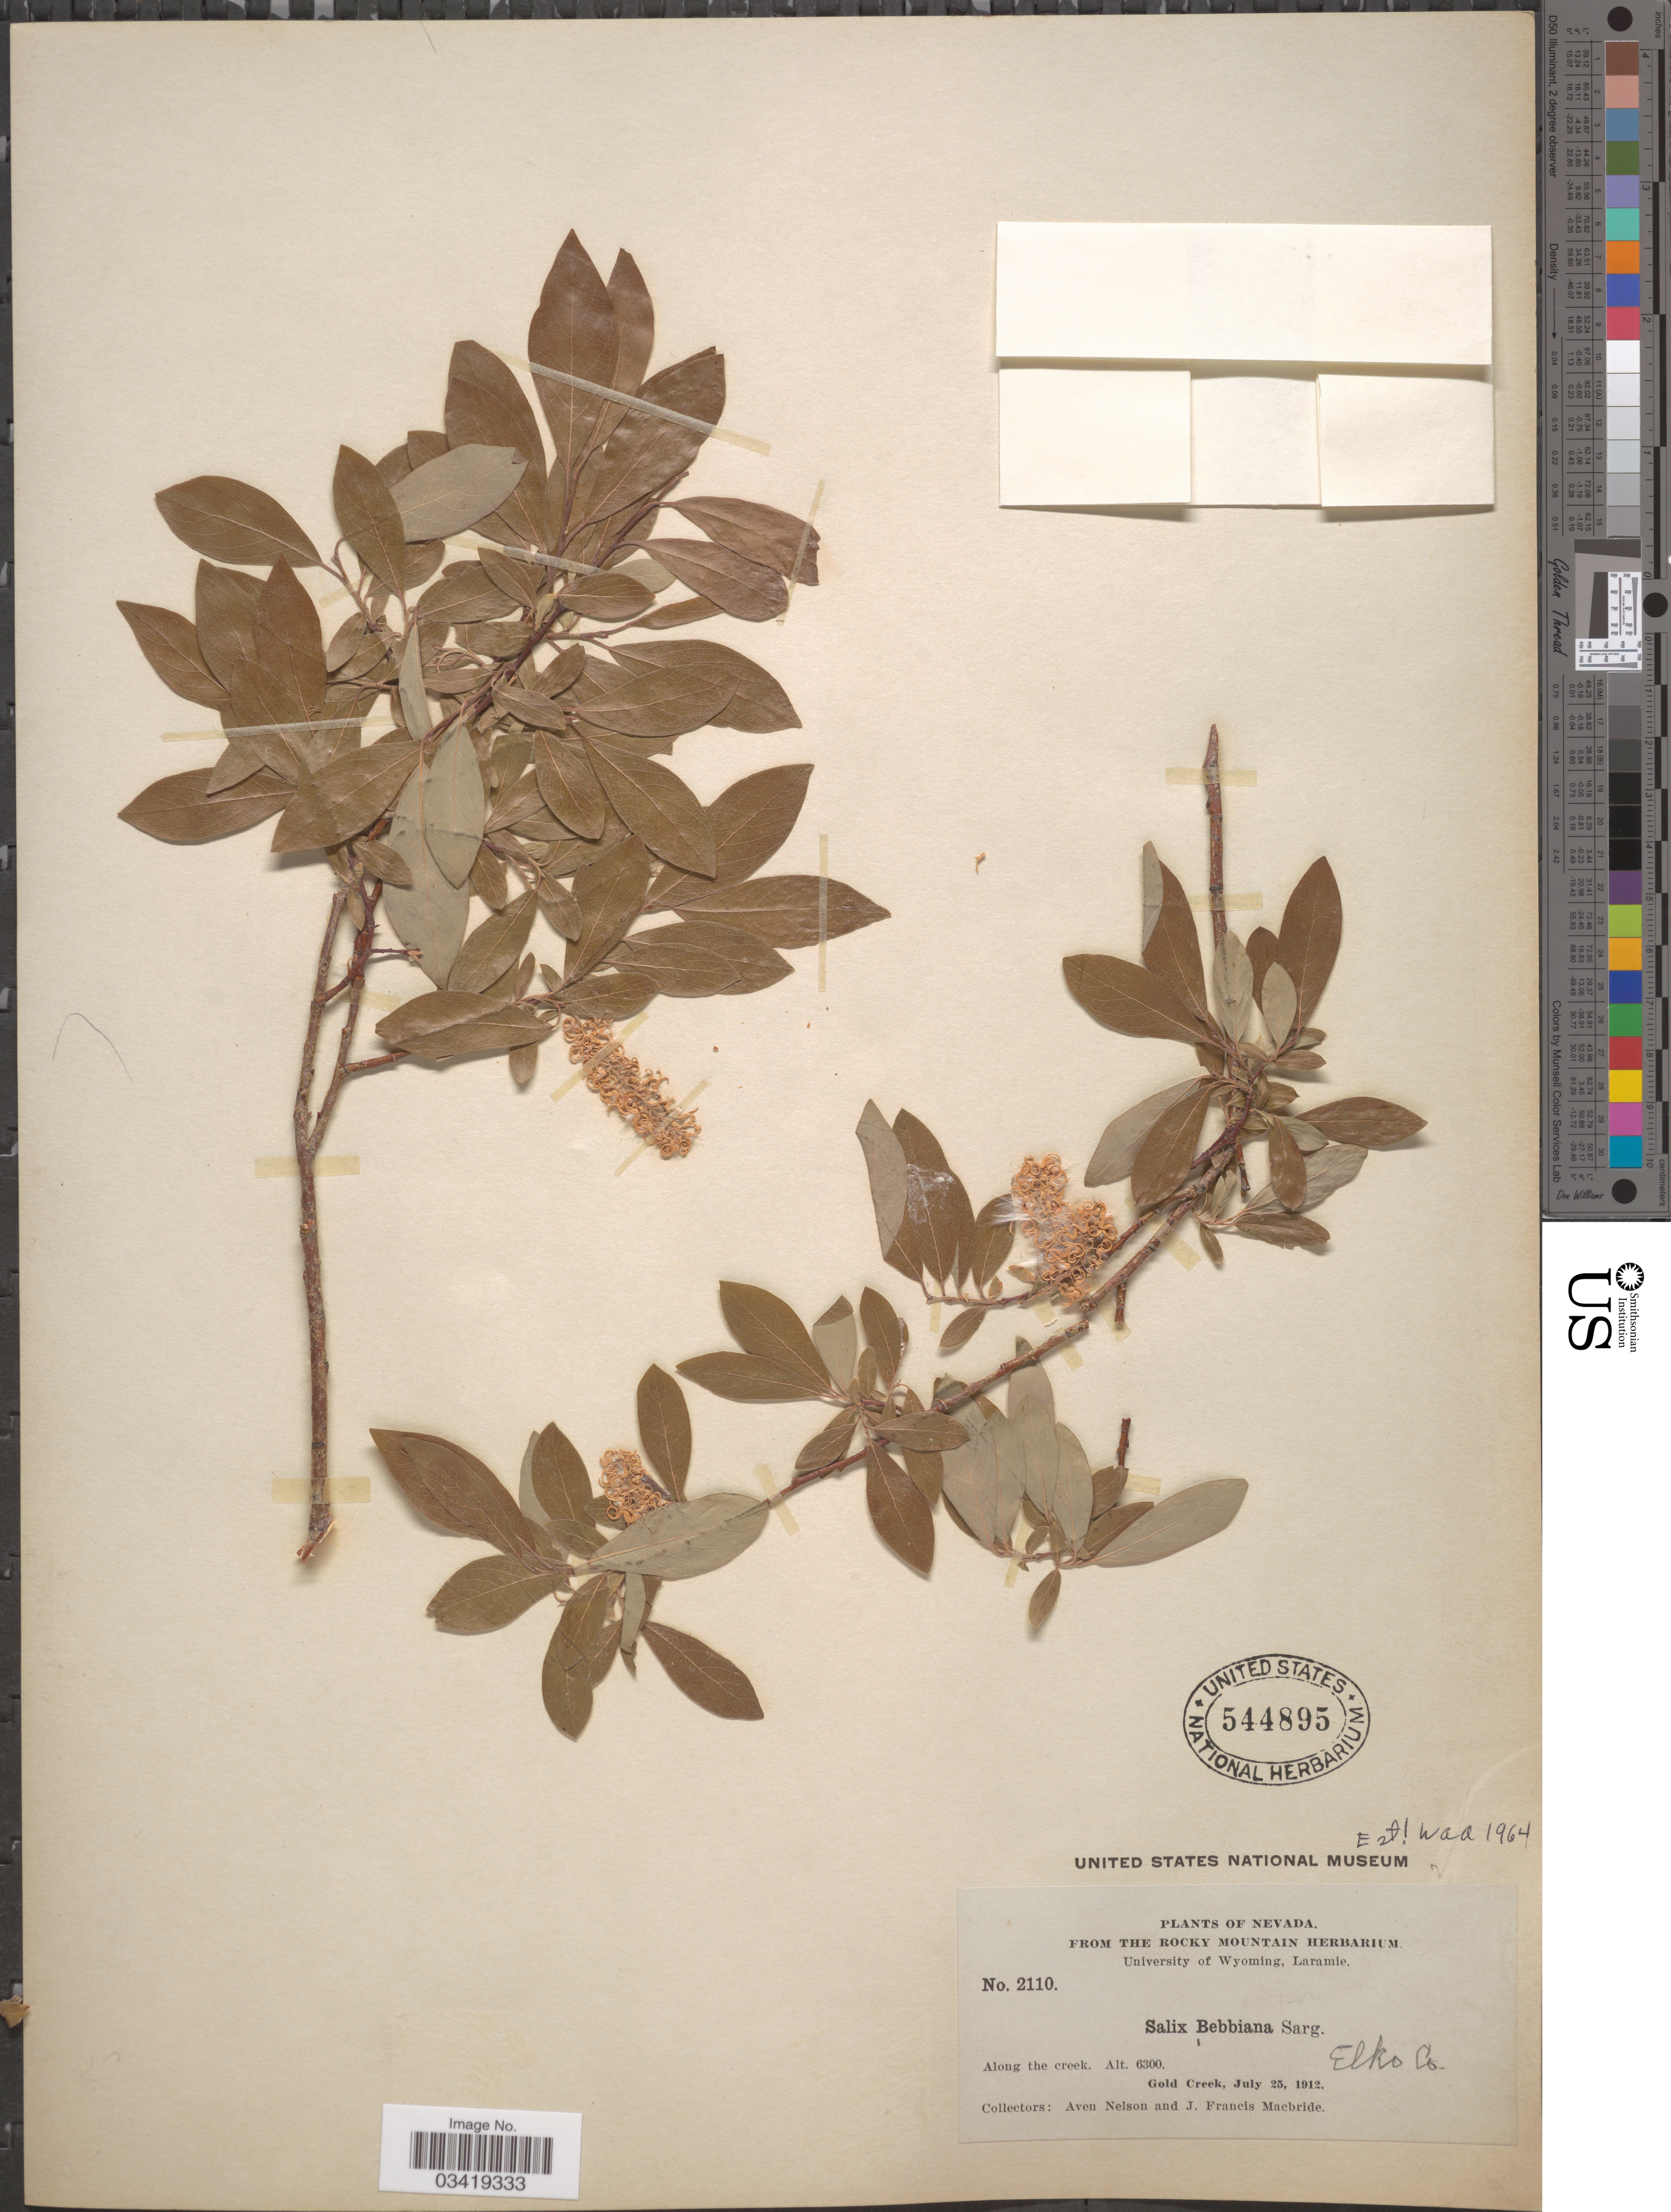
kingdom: Plantae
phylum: Tracheophyta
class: Magnoliopsida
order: Malpighiales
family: Salicaceae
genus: Salix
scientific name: Salix bebbiana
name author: Sarg.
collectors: A. Nelson & J. F. Macbride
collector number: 2110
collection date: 1912-07-25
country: United States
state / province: Nevada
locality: Gold Creek. Elko Co.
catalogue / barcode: US 544895